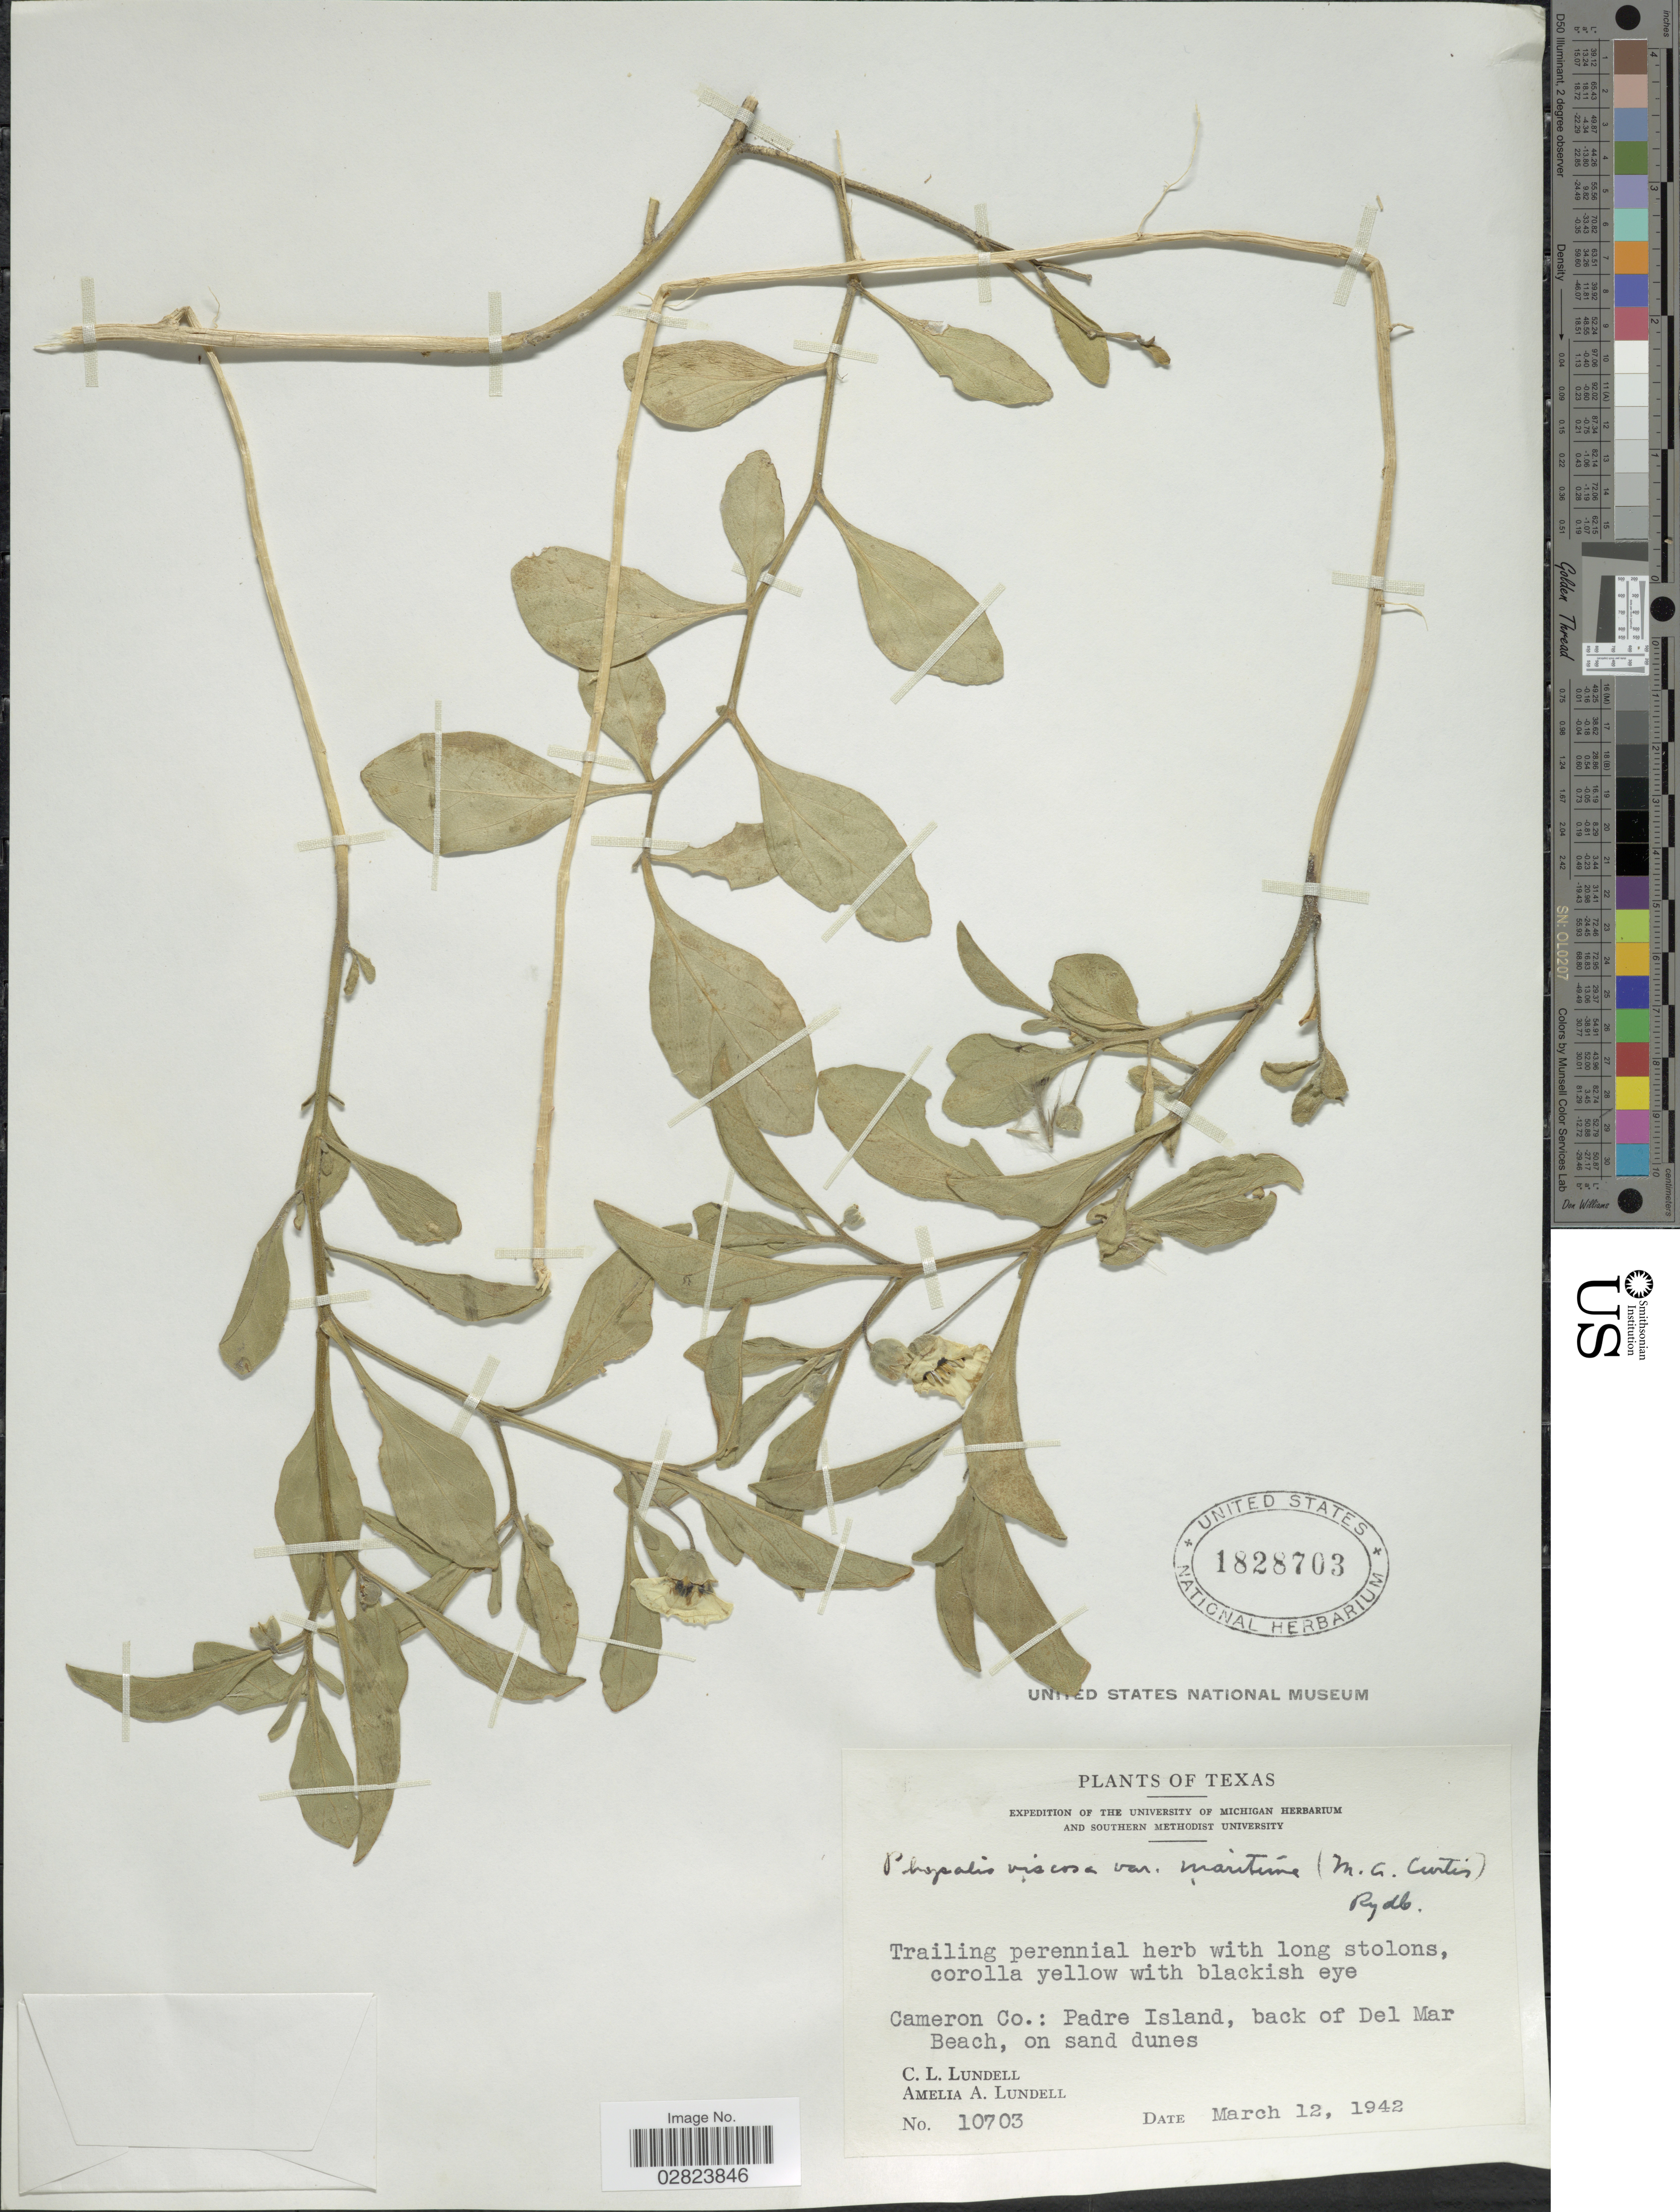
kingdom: Plantae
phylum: Tracheophyta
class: Magnoliopsida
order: Solanales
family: Solanaceae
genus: Physalis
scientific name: Physalis maritima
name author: M.A. Curtis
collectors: C. L. Lundell & A. A. Lundell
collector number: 10703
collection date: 1942-03-12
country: United States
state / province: Texas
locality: Cameron Co.: Padre Island, back of Del Mar Beach.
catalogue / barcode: US 1828703